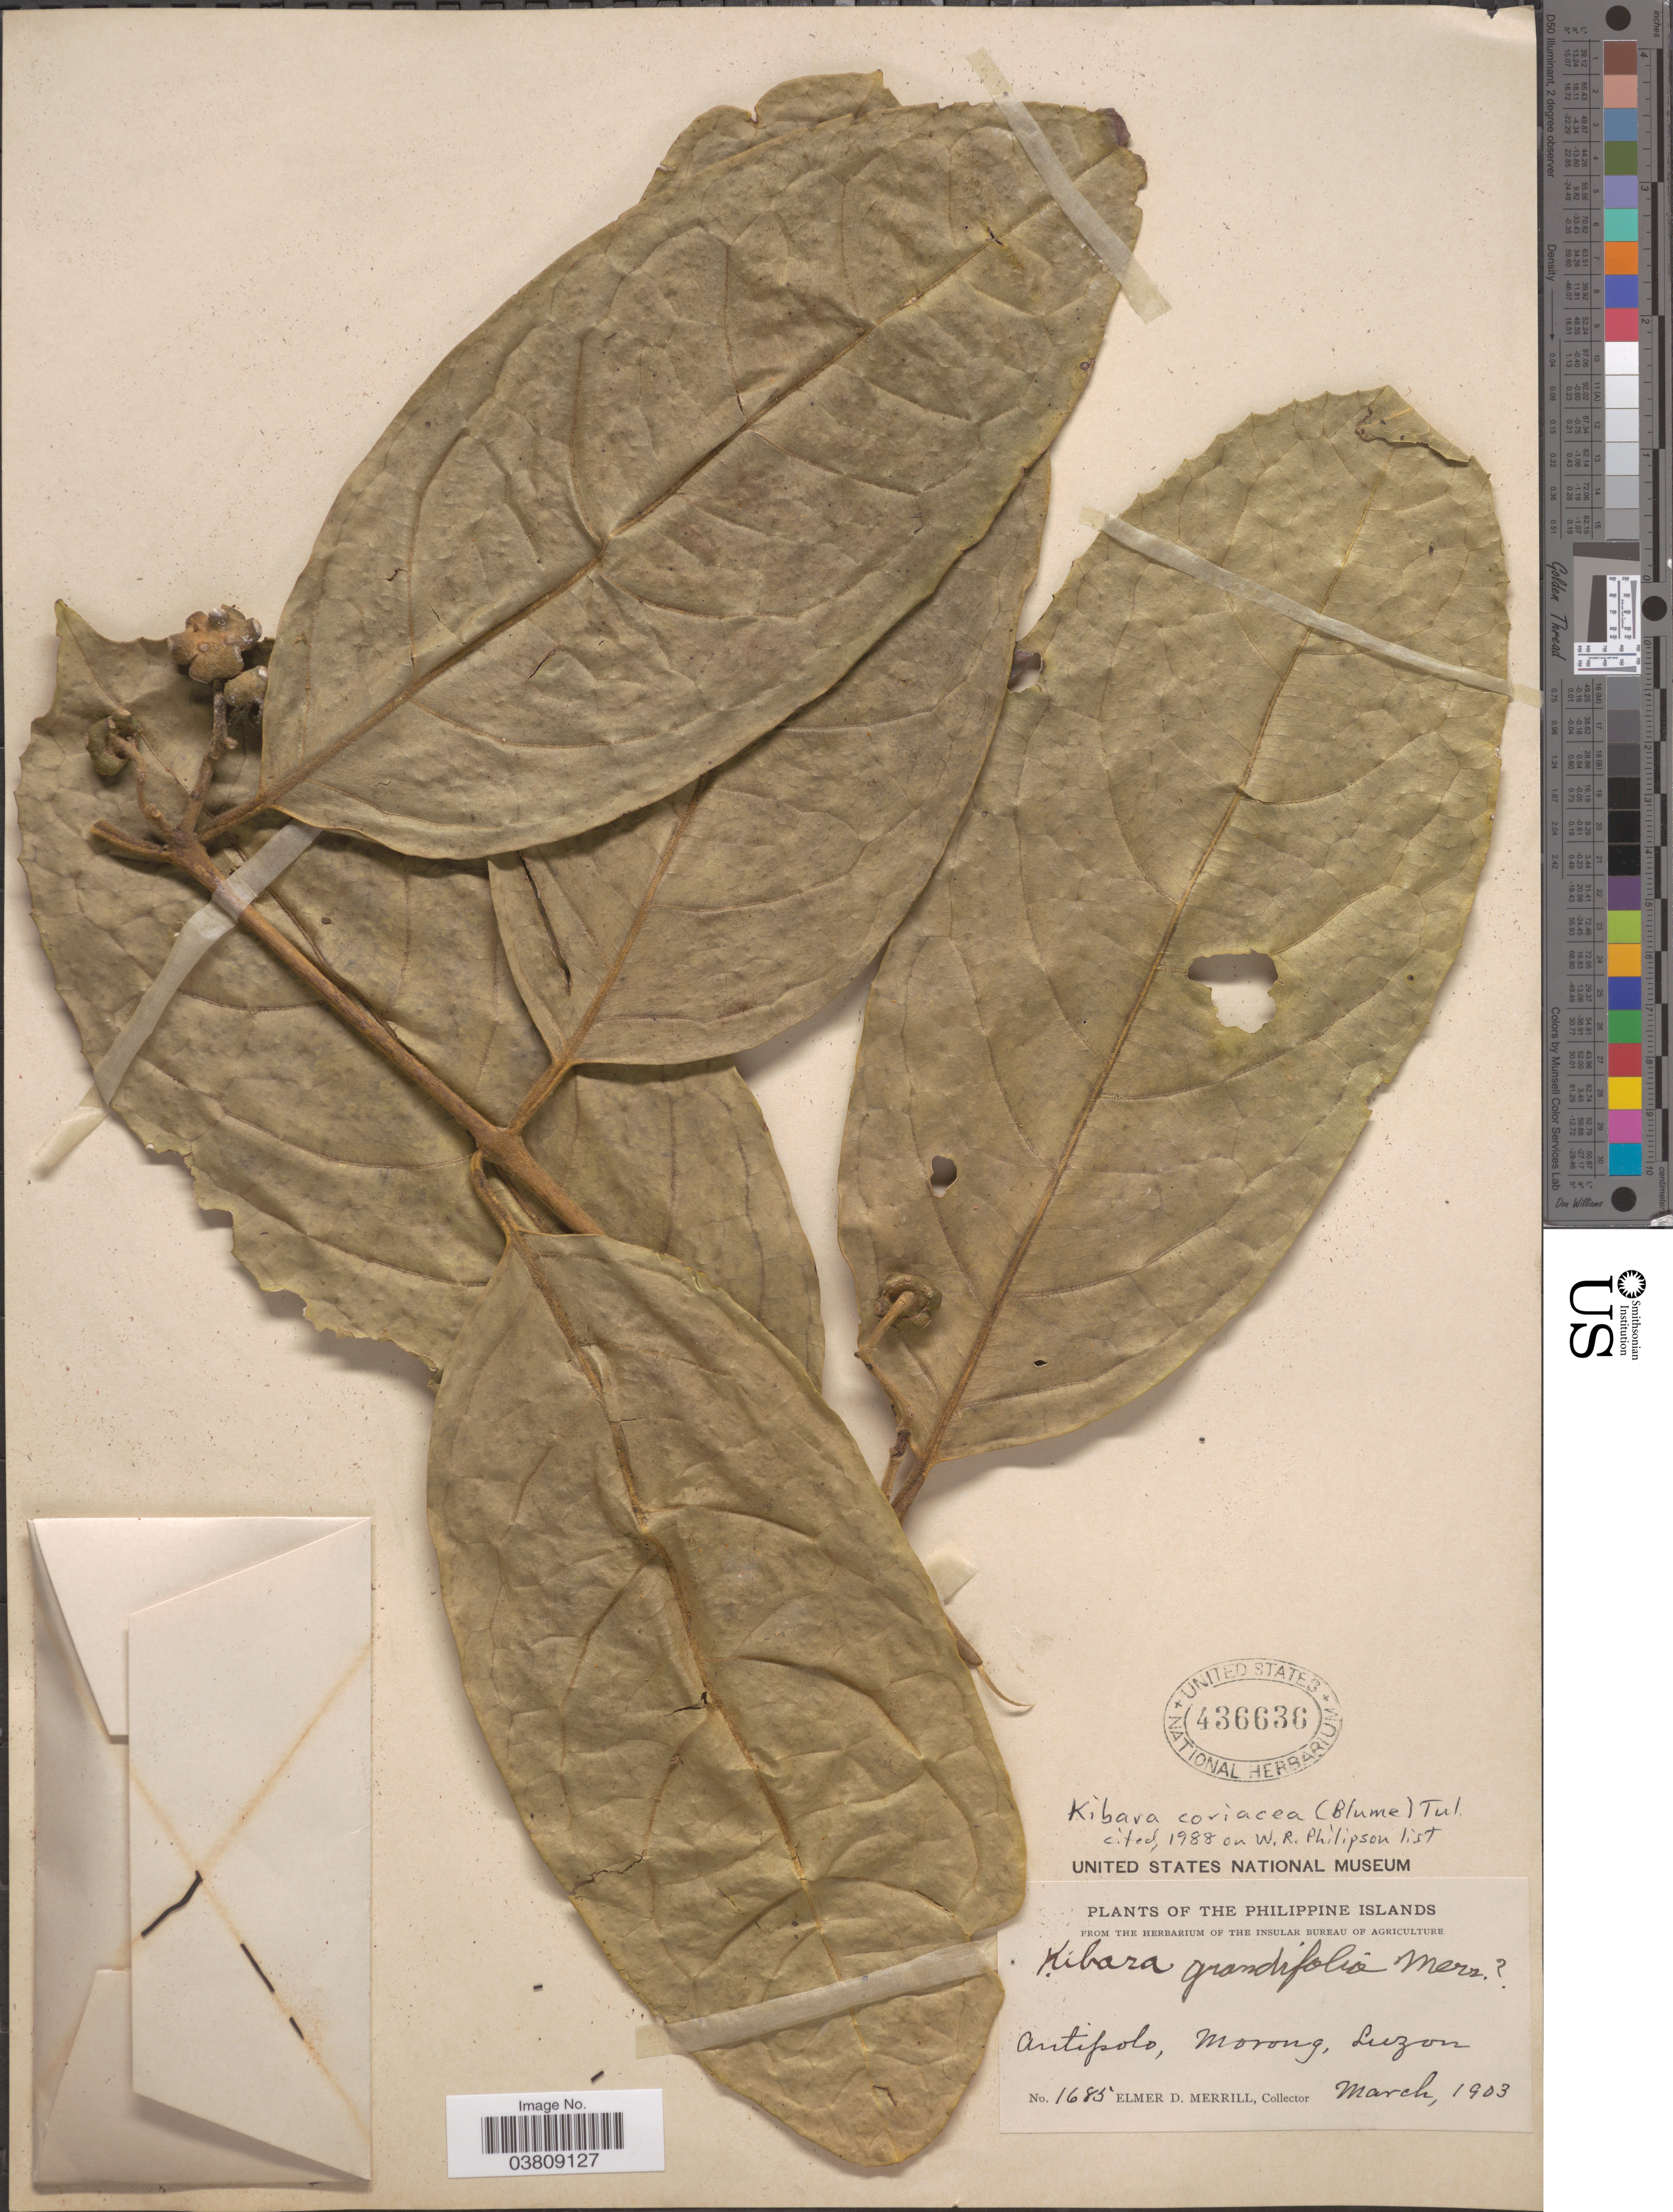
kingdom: Plantae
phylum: Tracheophyta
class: Magnoliopsida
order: Laurales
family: Monimiaceae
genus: Kibara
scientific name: Kibara coriacea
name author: (Blume) Hook. f. & Thomson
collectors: E. D. Merrill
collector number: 1685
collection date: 1903-03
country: Philippines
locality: Philippine Islands. Antipolo, Morong, Luzon.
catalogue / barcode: US 436636